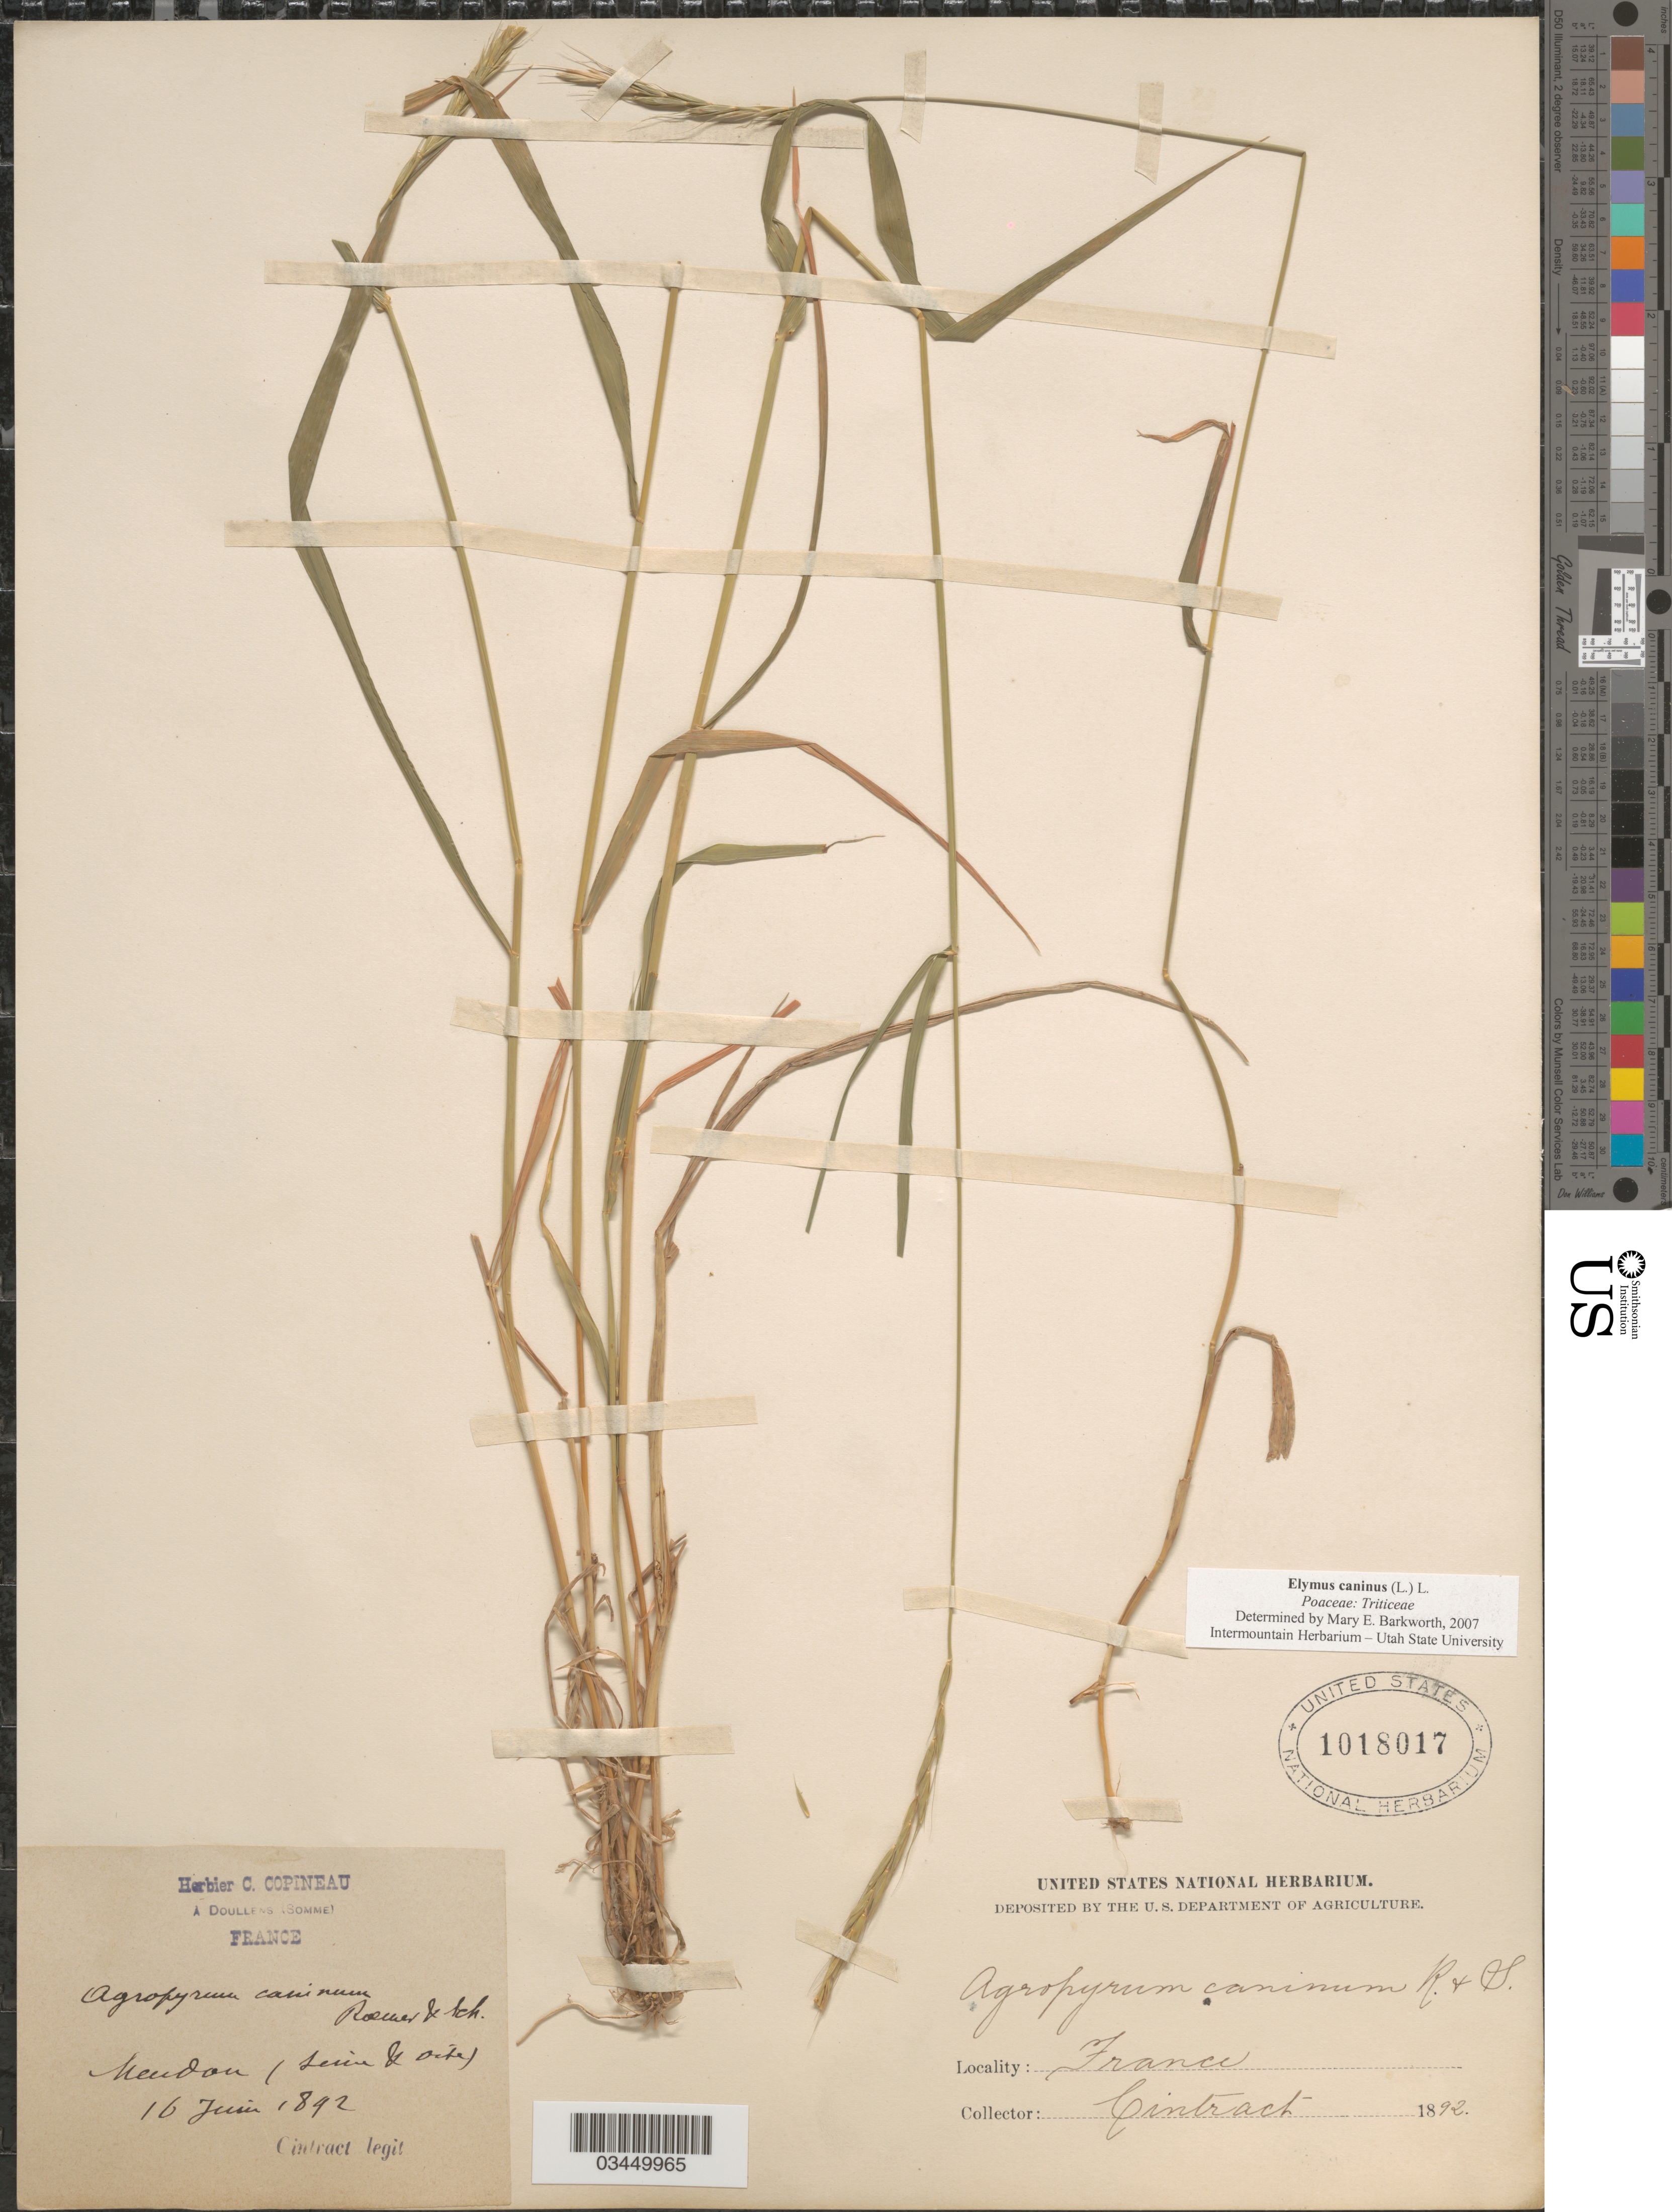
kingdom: Plantae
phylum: Tracheophyta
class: Liliopsida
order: Poales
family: Poaceae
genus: Elymus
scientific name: Elymus caninus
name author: (L.) L.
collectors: Cintract, --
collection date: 1892-06-16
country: France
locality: Mendon (Seine & Oise).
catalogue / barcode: US 1018017